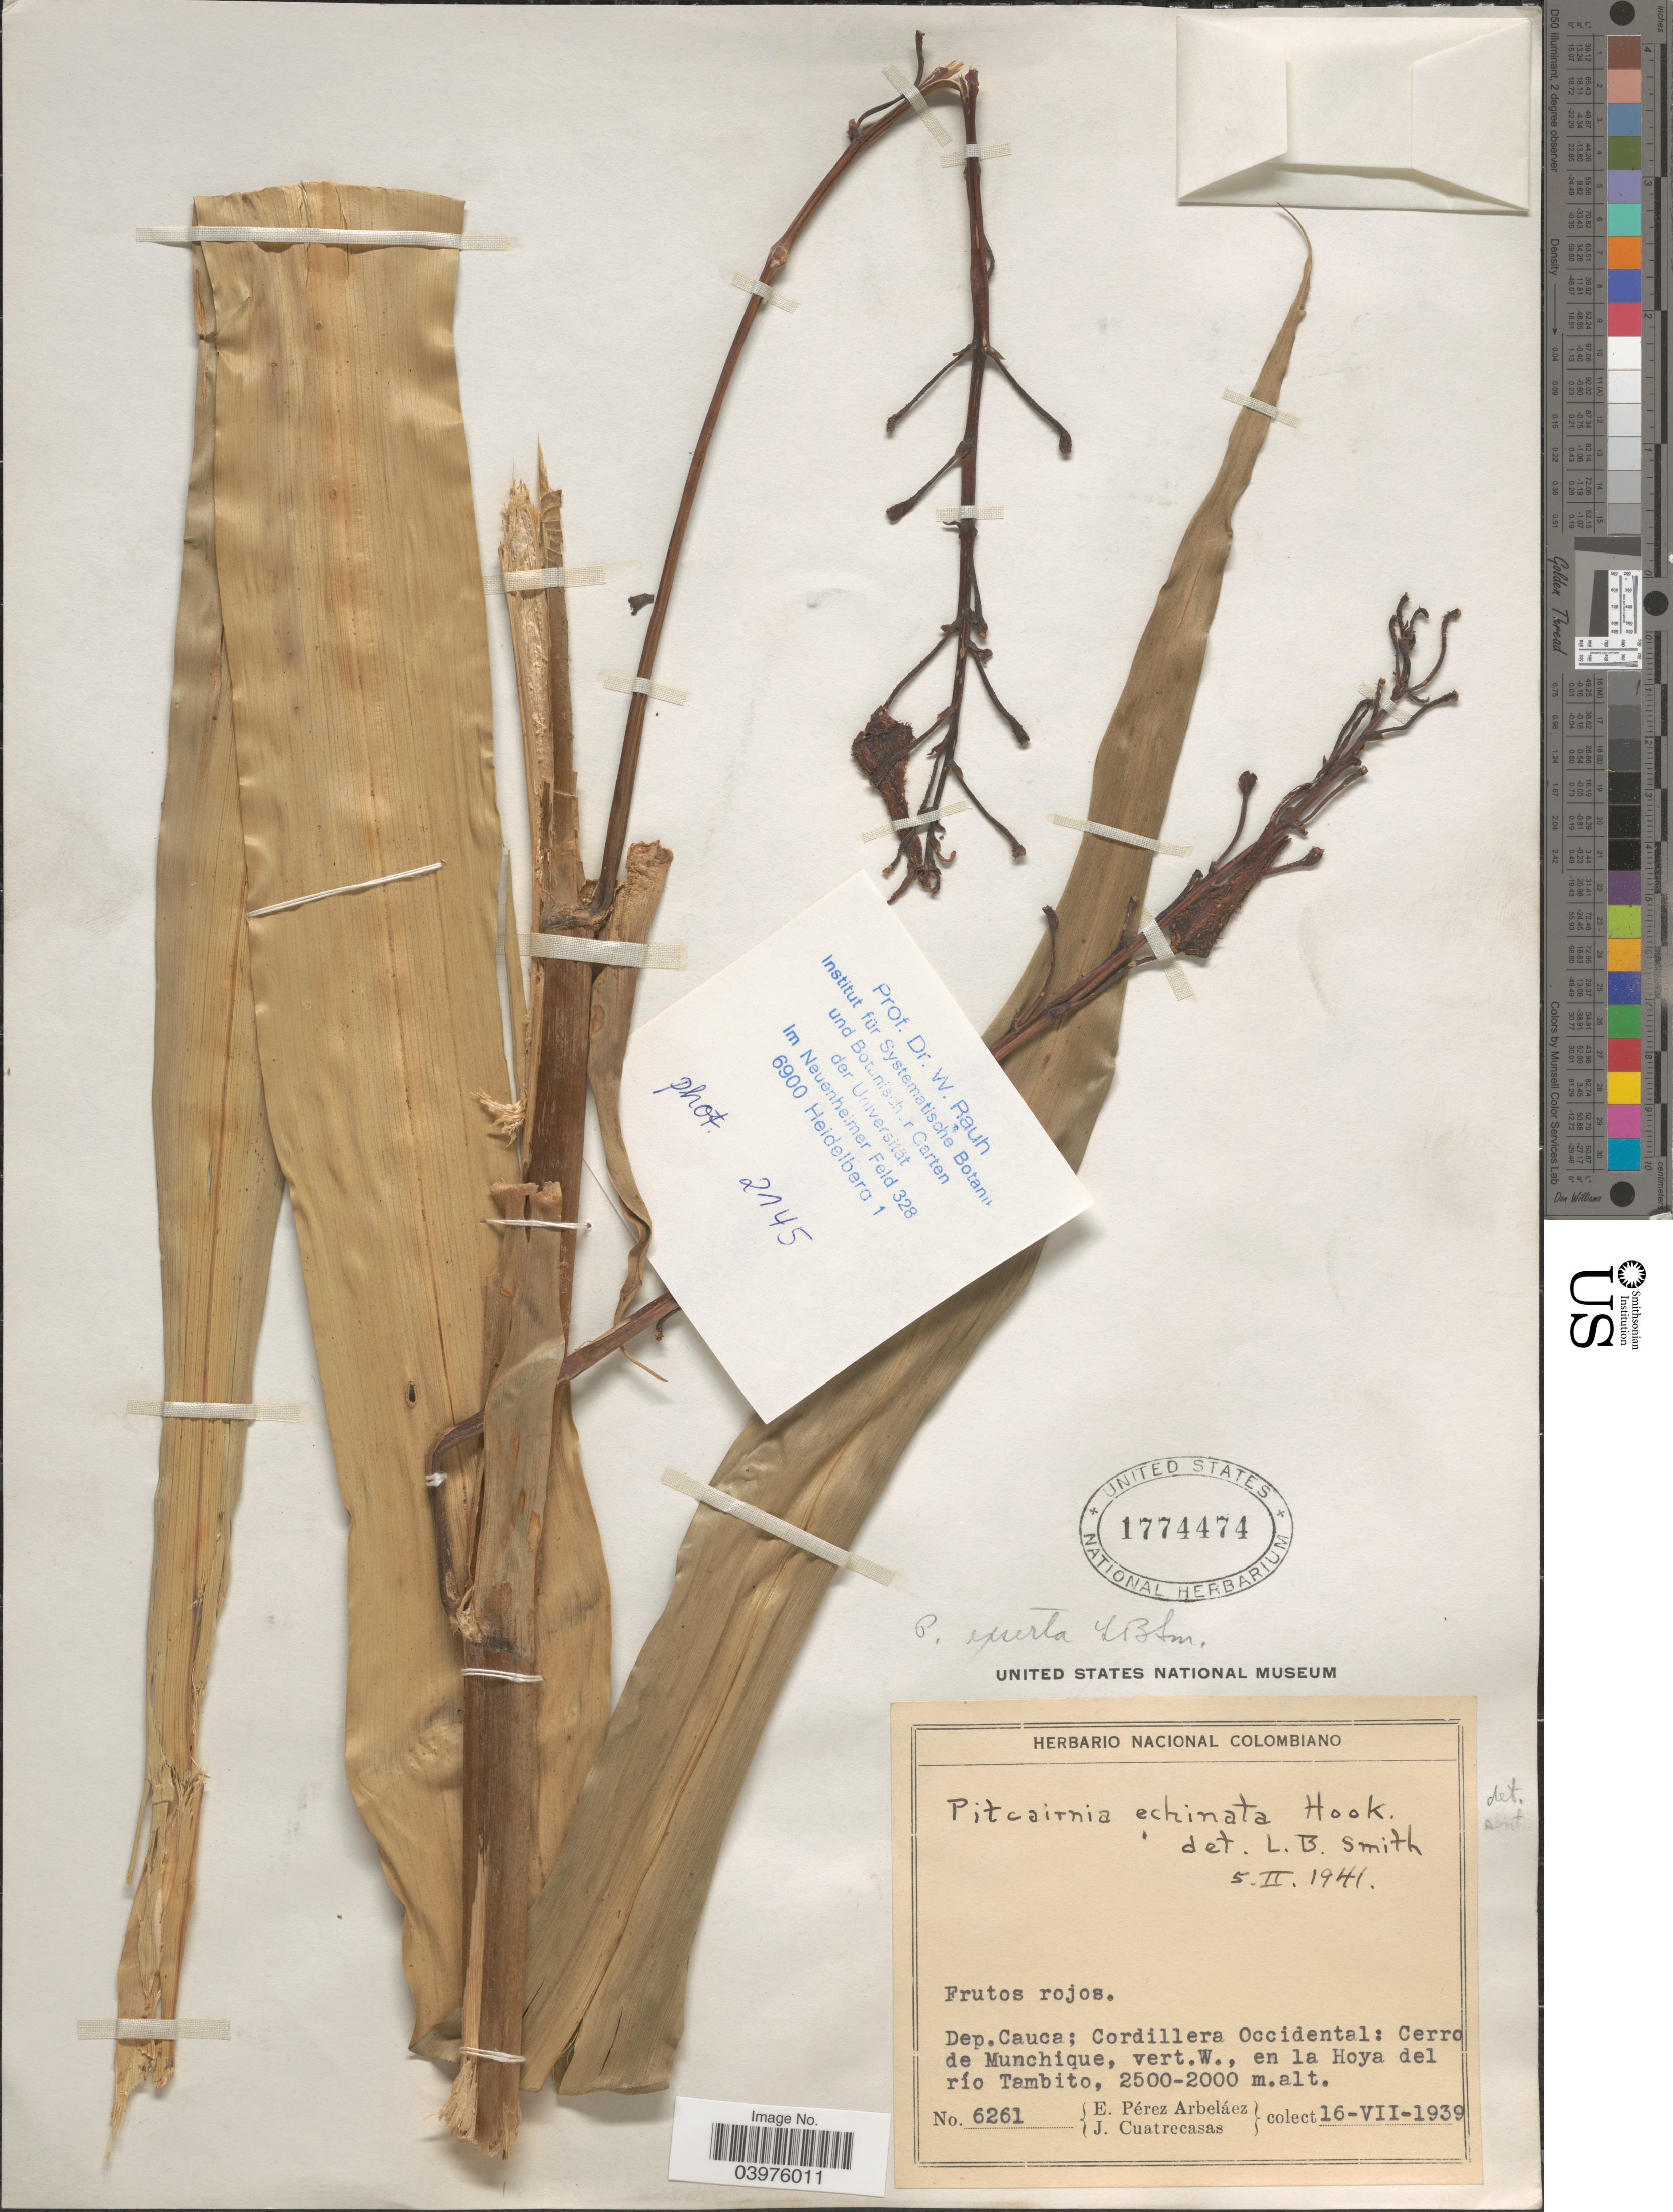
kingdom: Plantae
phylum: Tracheophyta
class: Liliopsida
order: Poales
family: Bromeliaceae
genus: Pitcairnia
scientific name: Pitcairnia exserta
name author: L.B. Sm.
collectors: E. Pérez Arbeláez & J. Cuatrecasas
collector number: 6261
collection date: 1939-07-16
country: Colombia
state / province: Cauca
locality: Dep. Cauca; Cordillera Occidental: Cerro de Munchique, vert. W., en la Hoya del río Tambito.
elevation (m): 2000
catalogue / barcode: US 1774474